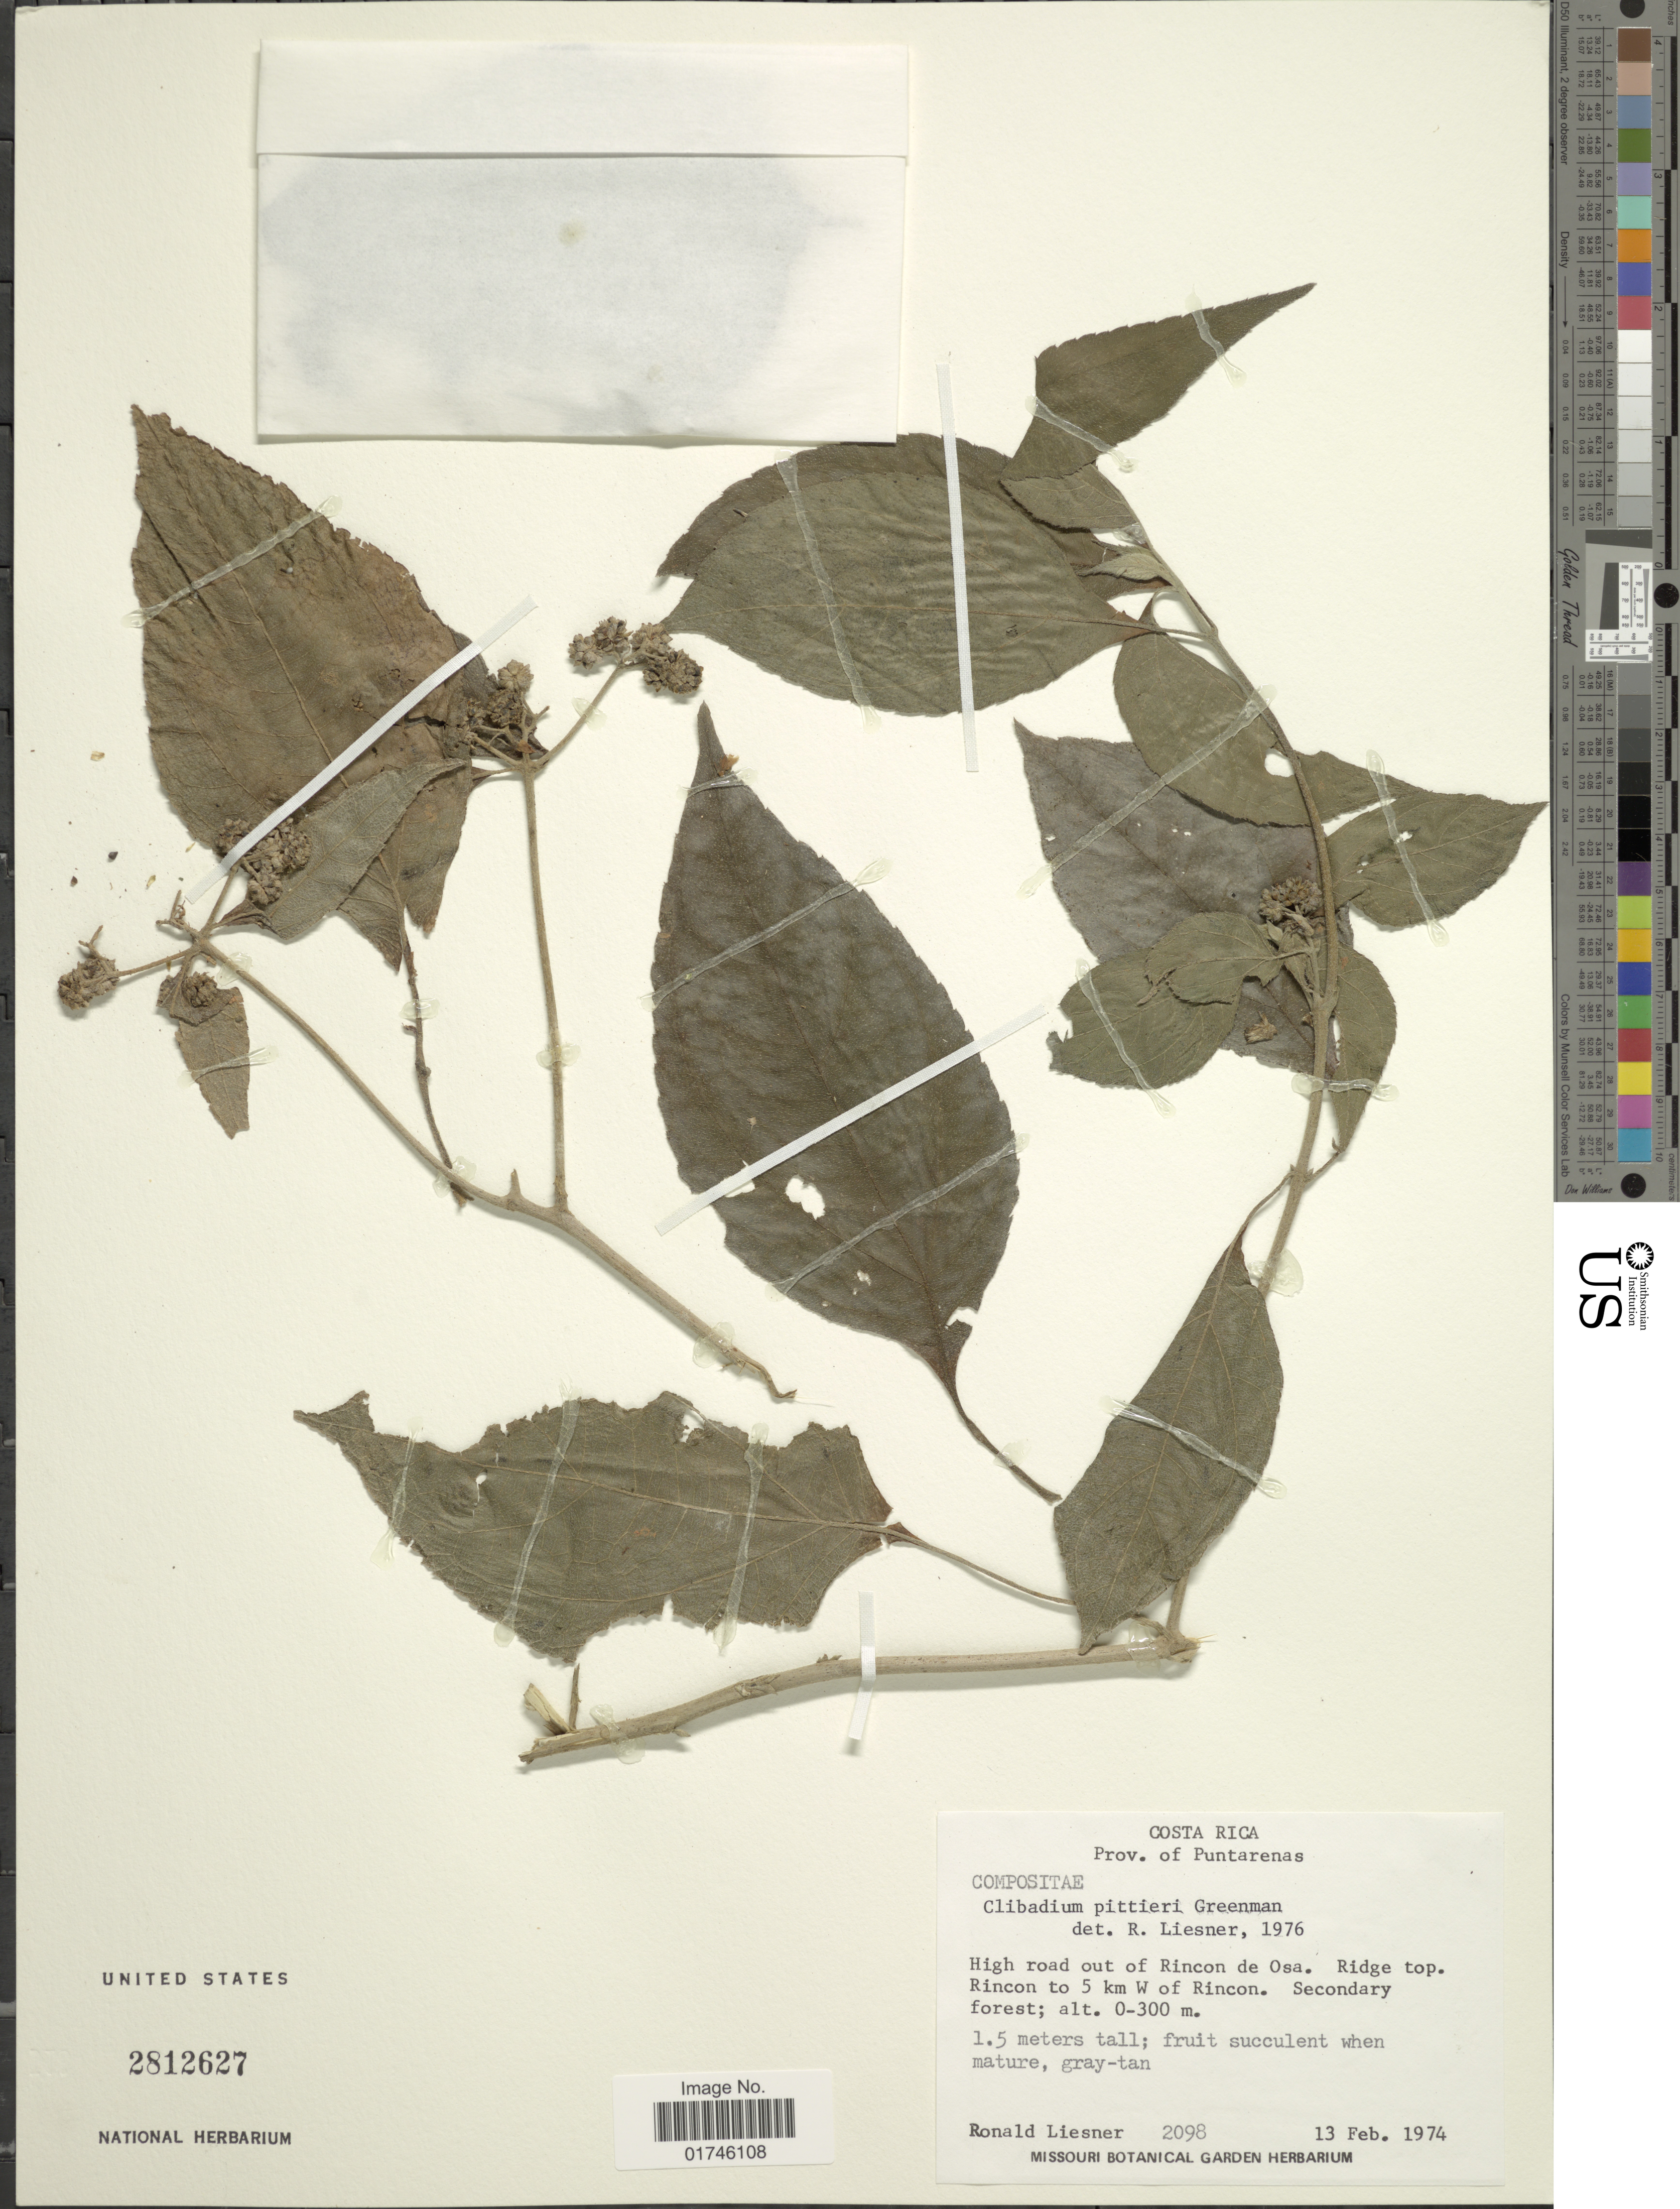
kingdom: Plantae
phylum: Tracheophyta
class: Magnoliopsida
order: Asterales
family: Asteraceae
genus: Clibadium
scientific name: Clibadium eggersii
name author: Hieron.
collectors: R. L. Liesner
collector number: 2098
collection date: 1974-02-13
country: Costa Rica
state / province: Puntarenas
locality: Prov. of Puntarenas, Rincon de Osa. Ridge top Rincon to 5 km W of Rincon.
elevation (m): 0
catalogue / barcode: US 2812627